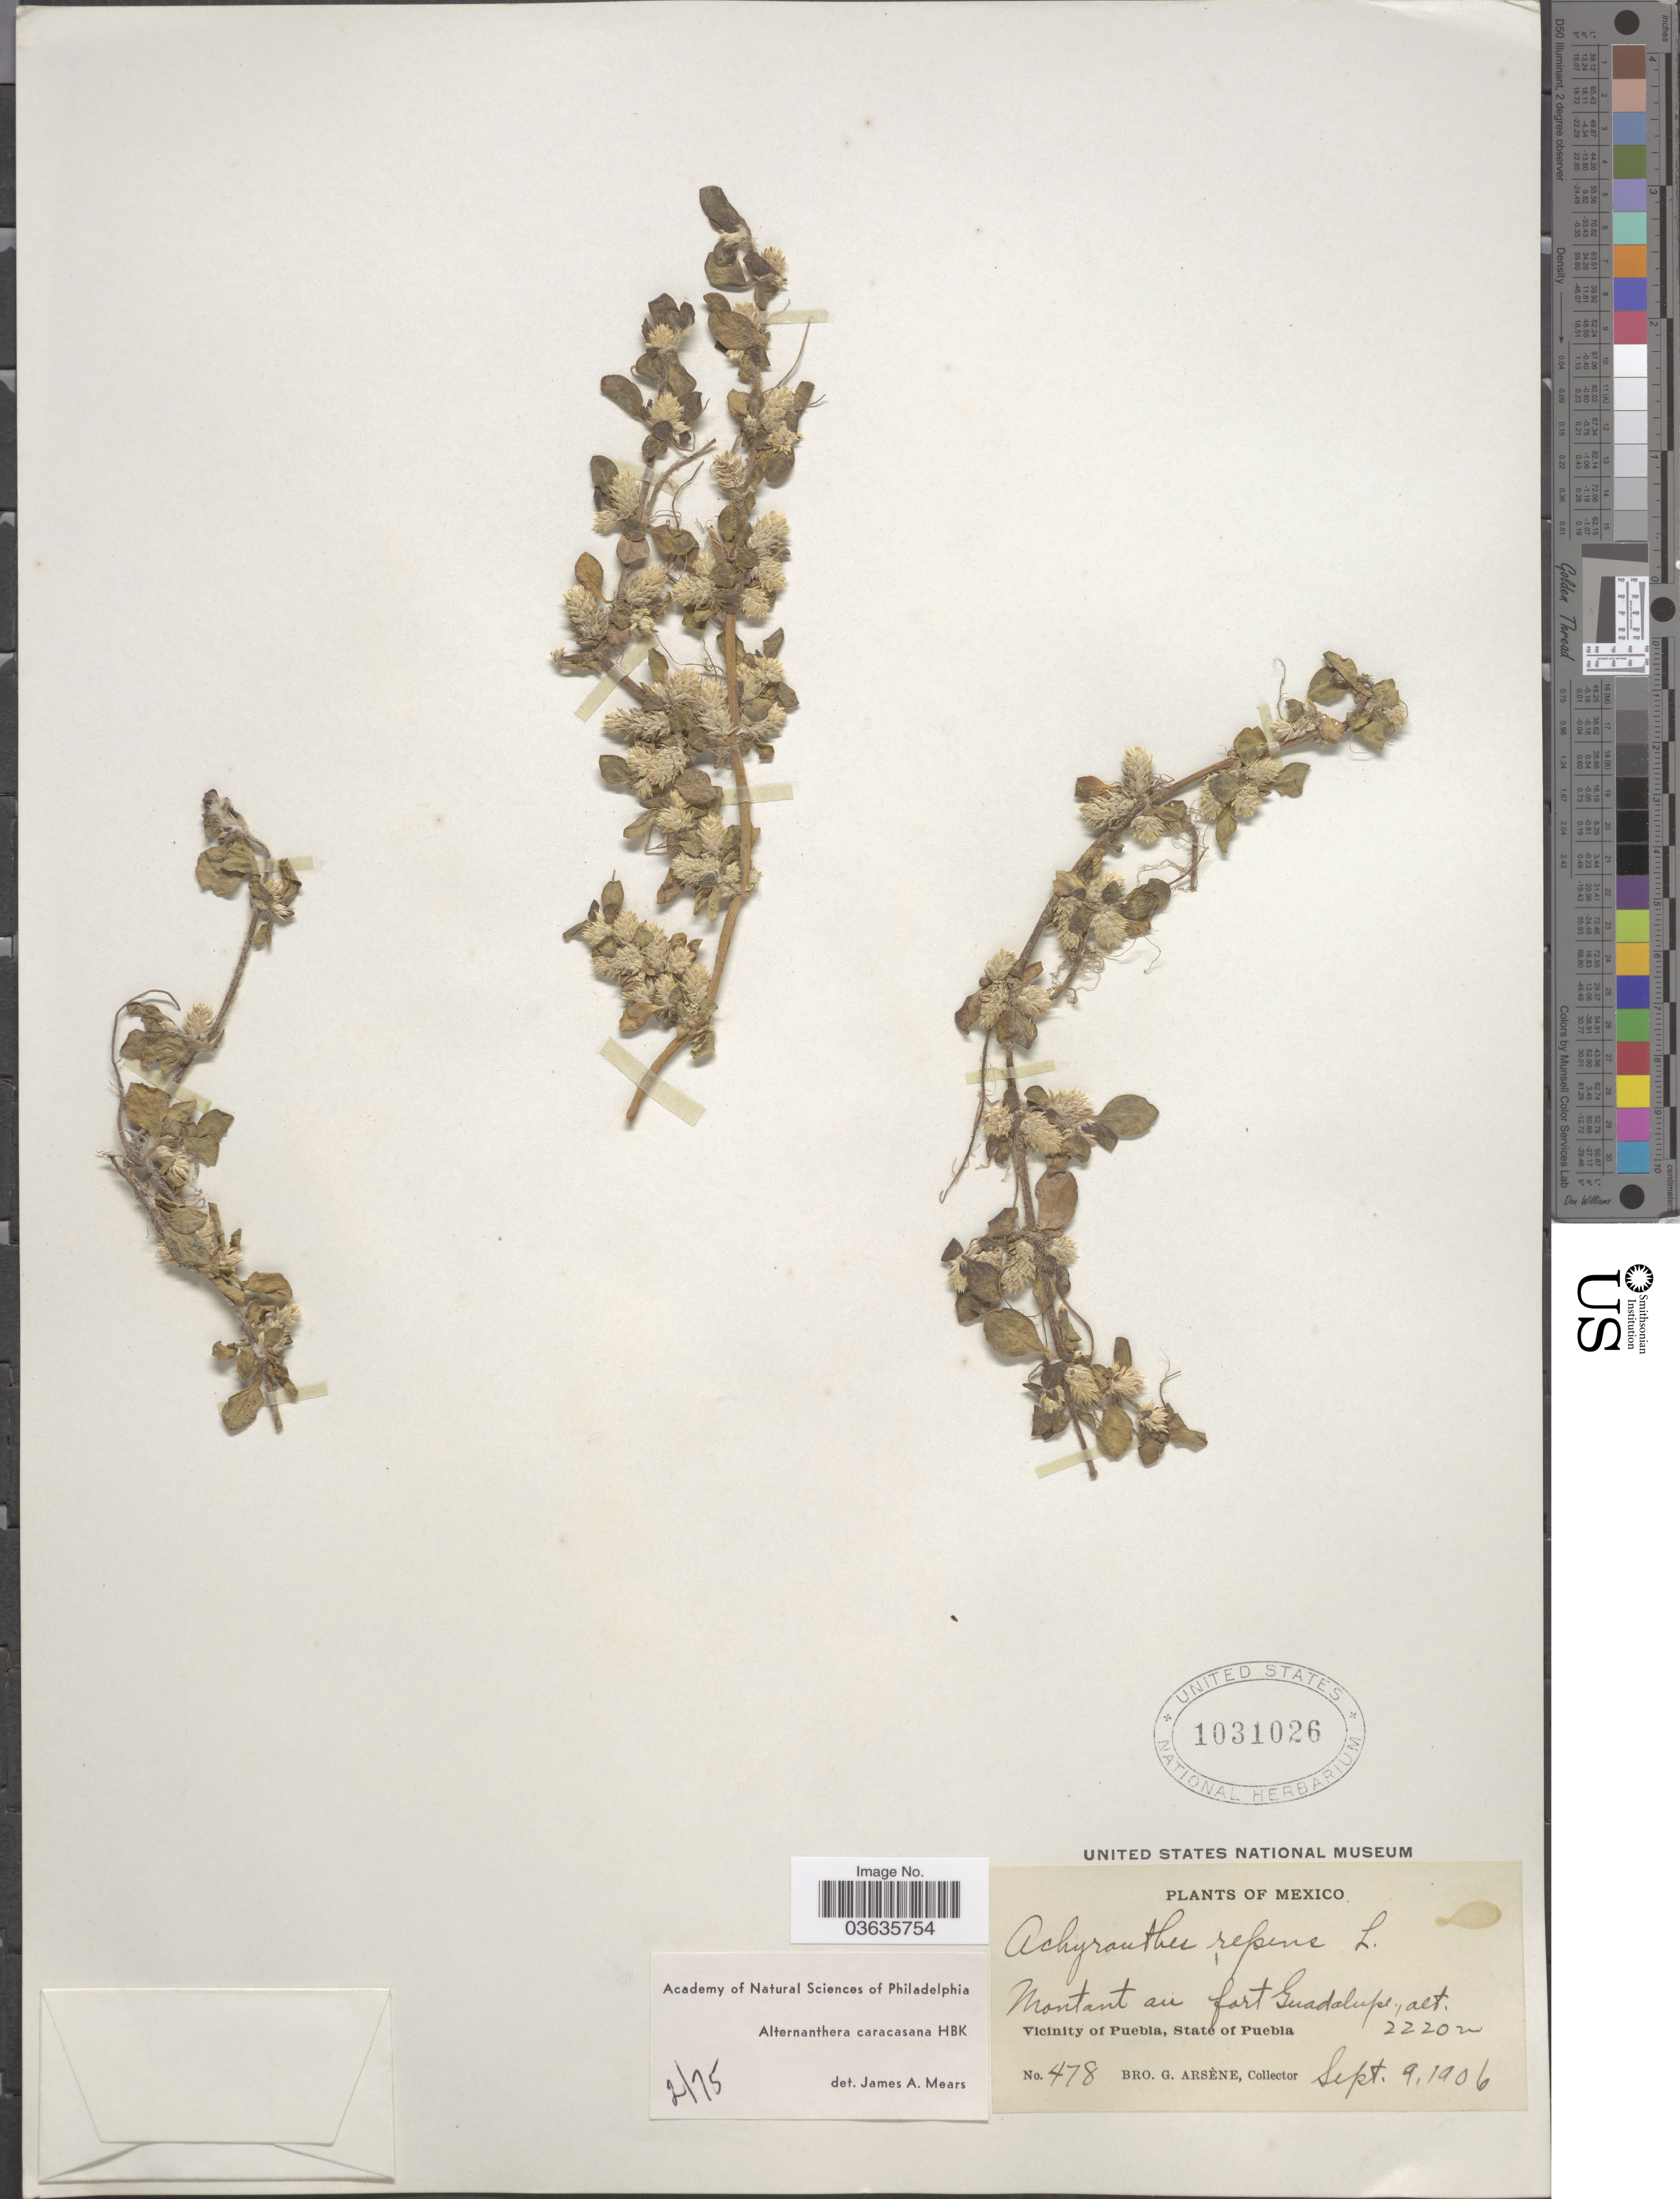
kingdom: Plantae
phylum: Tracheophyta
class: Magnoliopsida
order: Caryophyllales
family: Amaranthaceae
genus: Alternanthera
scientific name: Alternanthera caracasana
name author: Kunth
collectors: Bro. G. Arsène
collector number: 478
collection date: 1906-09-09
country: Mexico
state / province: Puebla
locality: Montant au fort Guadalupe. Vicinity of Puebla.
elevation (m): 2220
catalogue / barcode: US 1031026